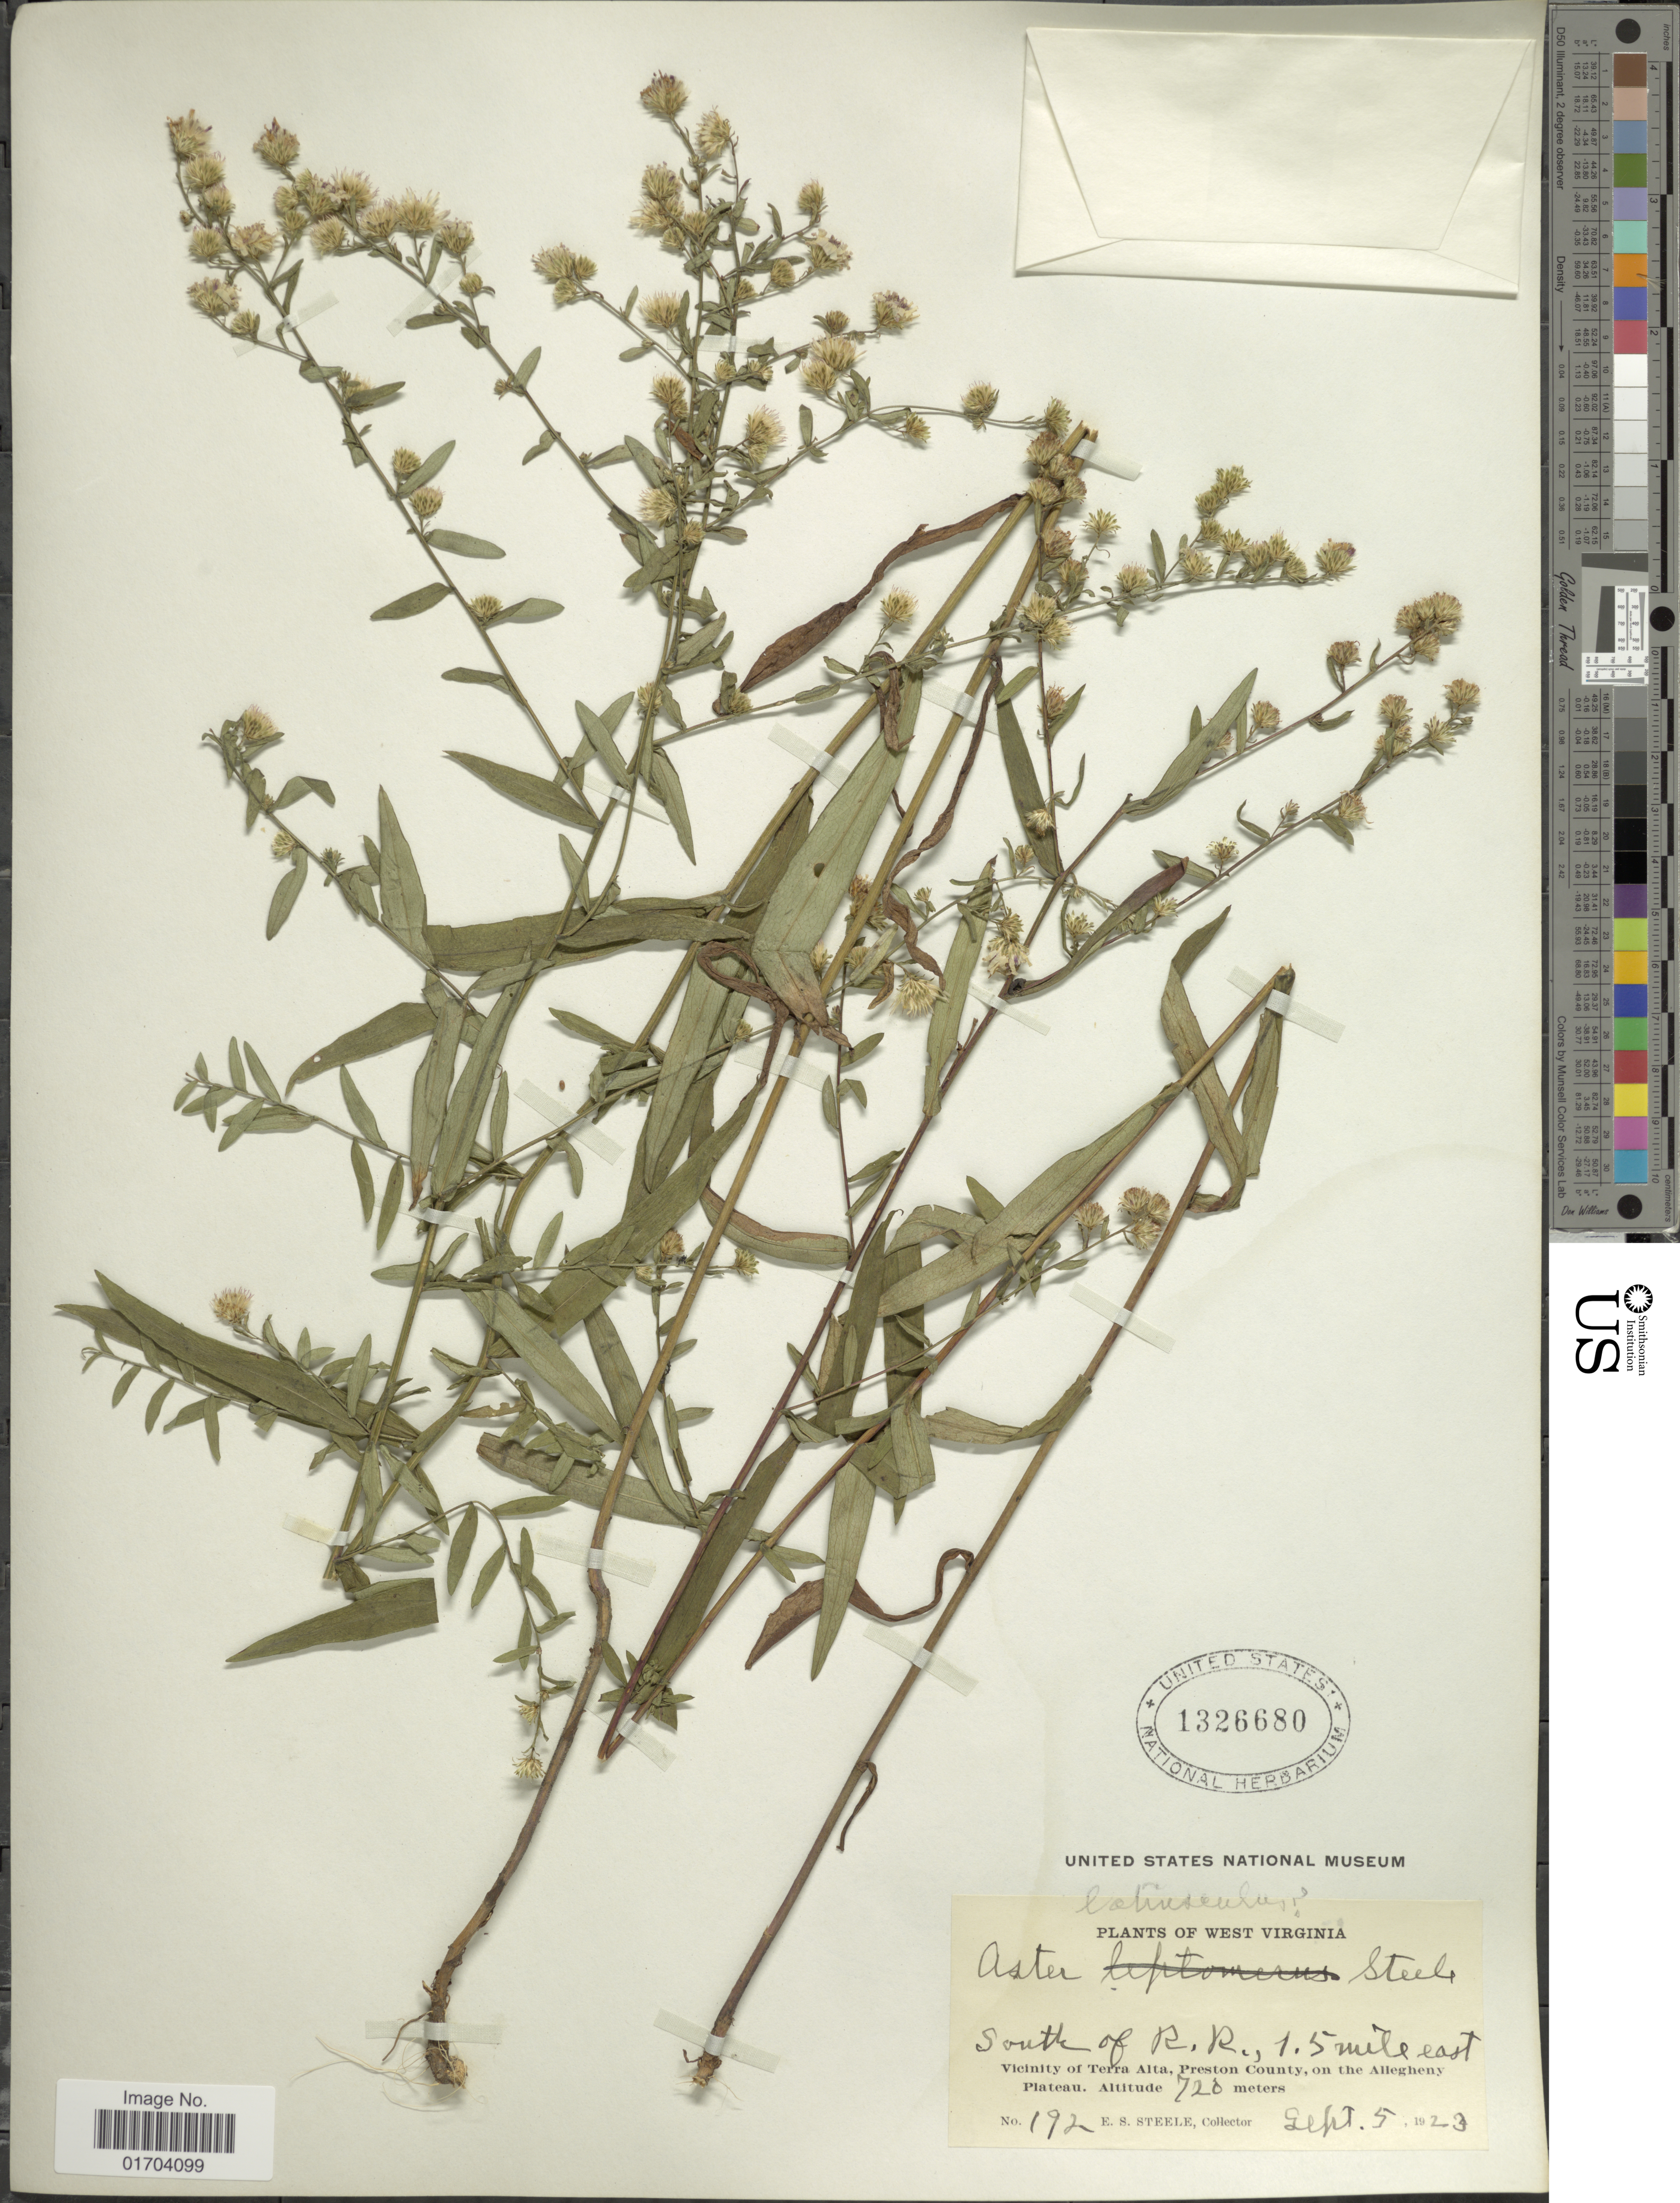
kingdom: Plantae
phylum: Tracheophyta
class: Magnoliopsida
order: Asterales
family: Asteraceae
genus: Aster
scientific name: Aster latiusculus E.S. Steele sp. nov. ined.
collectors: E. Steele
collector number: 192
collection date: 1923-09-05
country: United States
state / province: West Virginia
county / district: Preston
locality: South of R. R., 1.5 mile east, Vicinity of Terra Alta, Preston County, on the Allegheny Plateau.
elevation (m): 720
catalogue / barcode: US 1326680